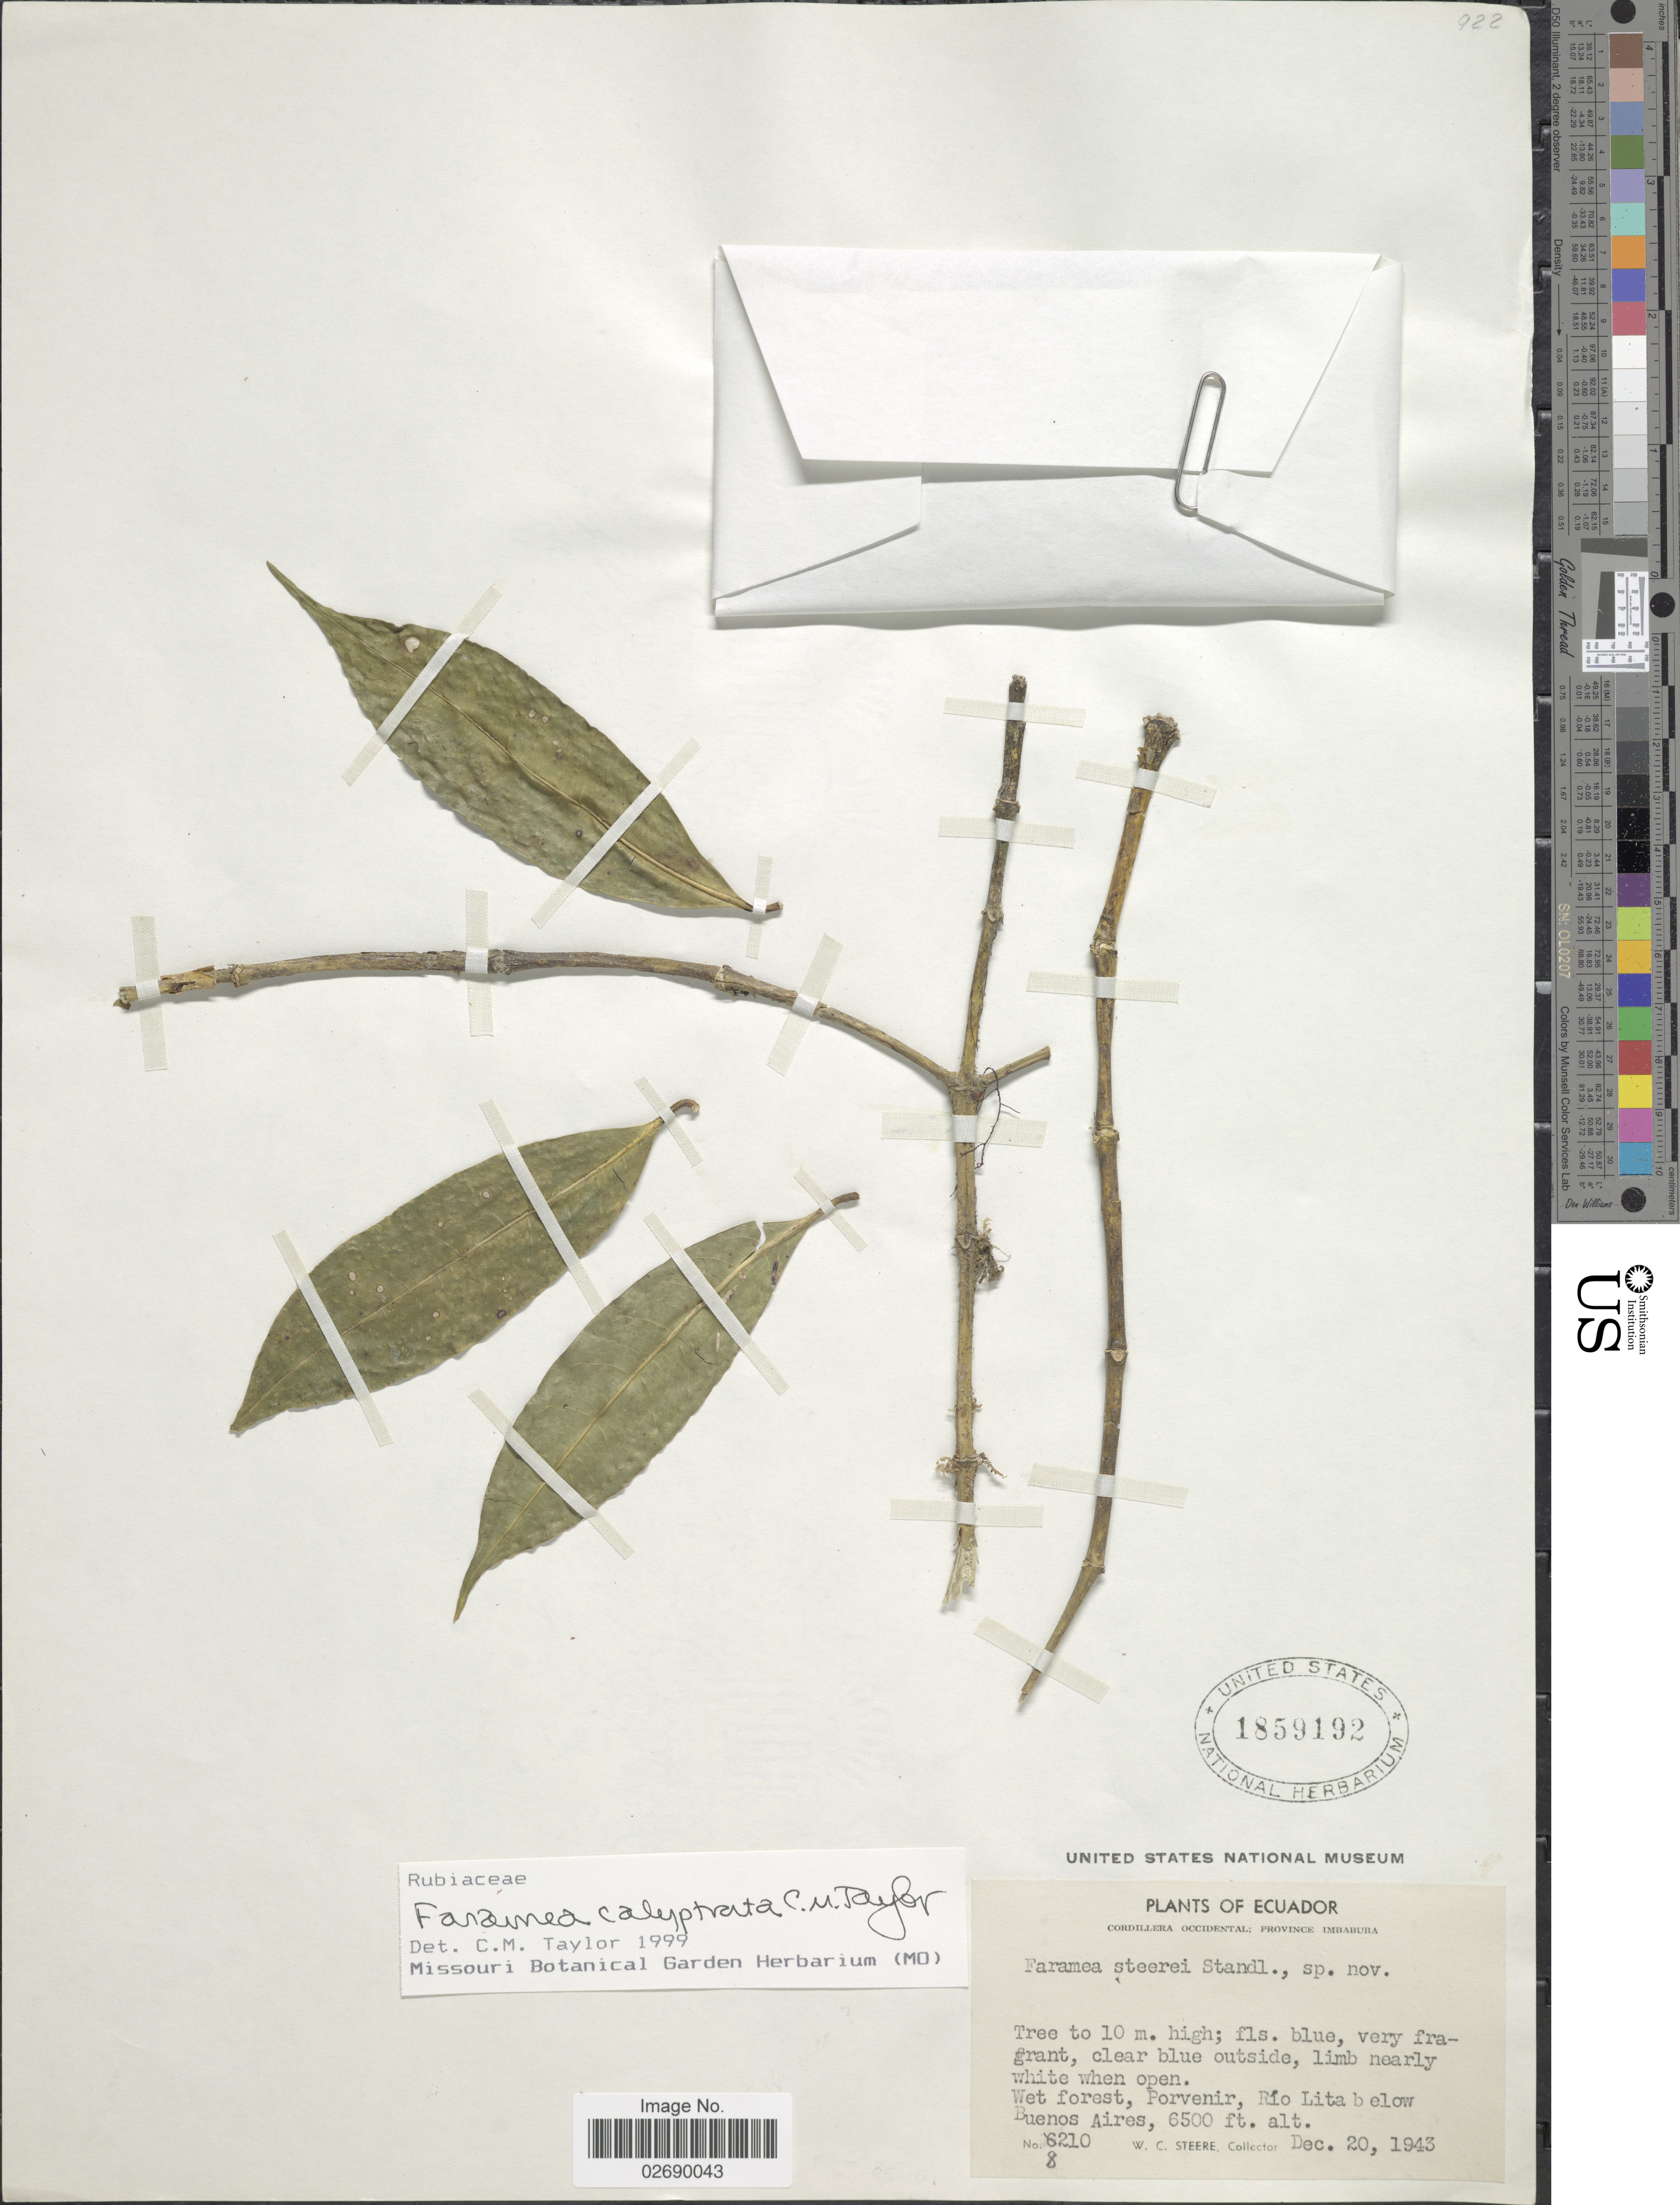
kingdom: Plantae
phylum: Tracheophyta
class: Magnoliopsida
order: Gentianales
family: Rubiaceae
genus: Faramea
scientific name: Faramea calyptrata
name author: C.M. Taylor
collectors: W. C. Steere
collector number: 8210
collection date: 1943-12-20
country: Ecuador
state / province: Imbabura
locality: Cordillera Occidental. Porvenir, Rio Lita below Buenos Aires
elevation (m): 1981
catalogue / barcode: US 1859192